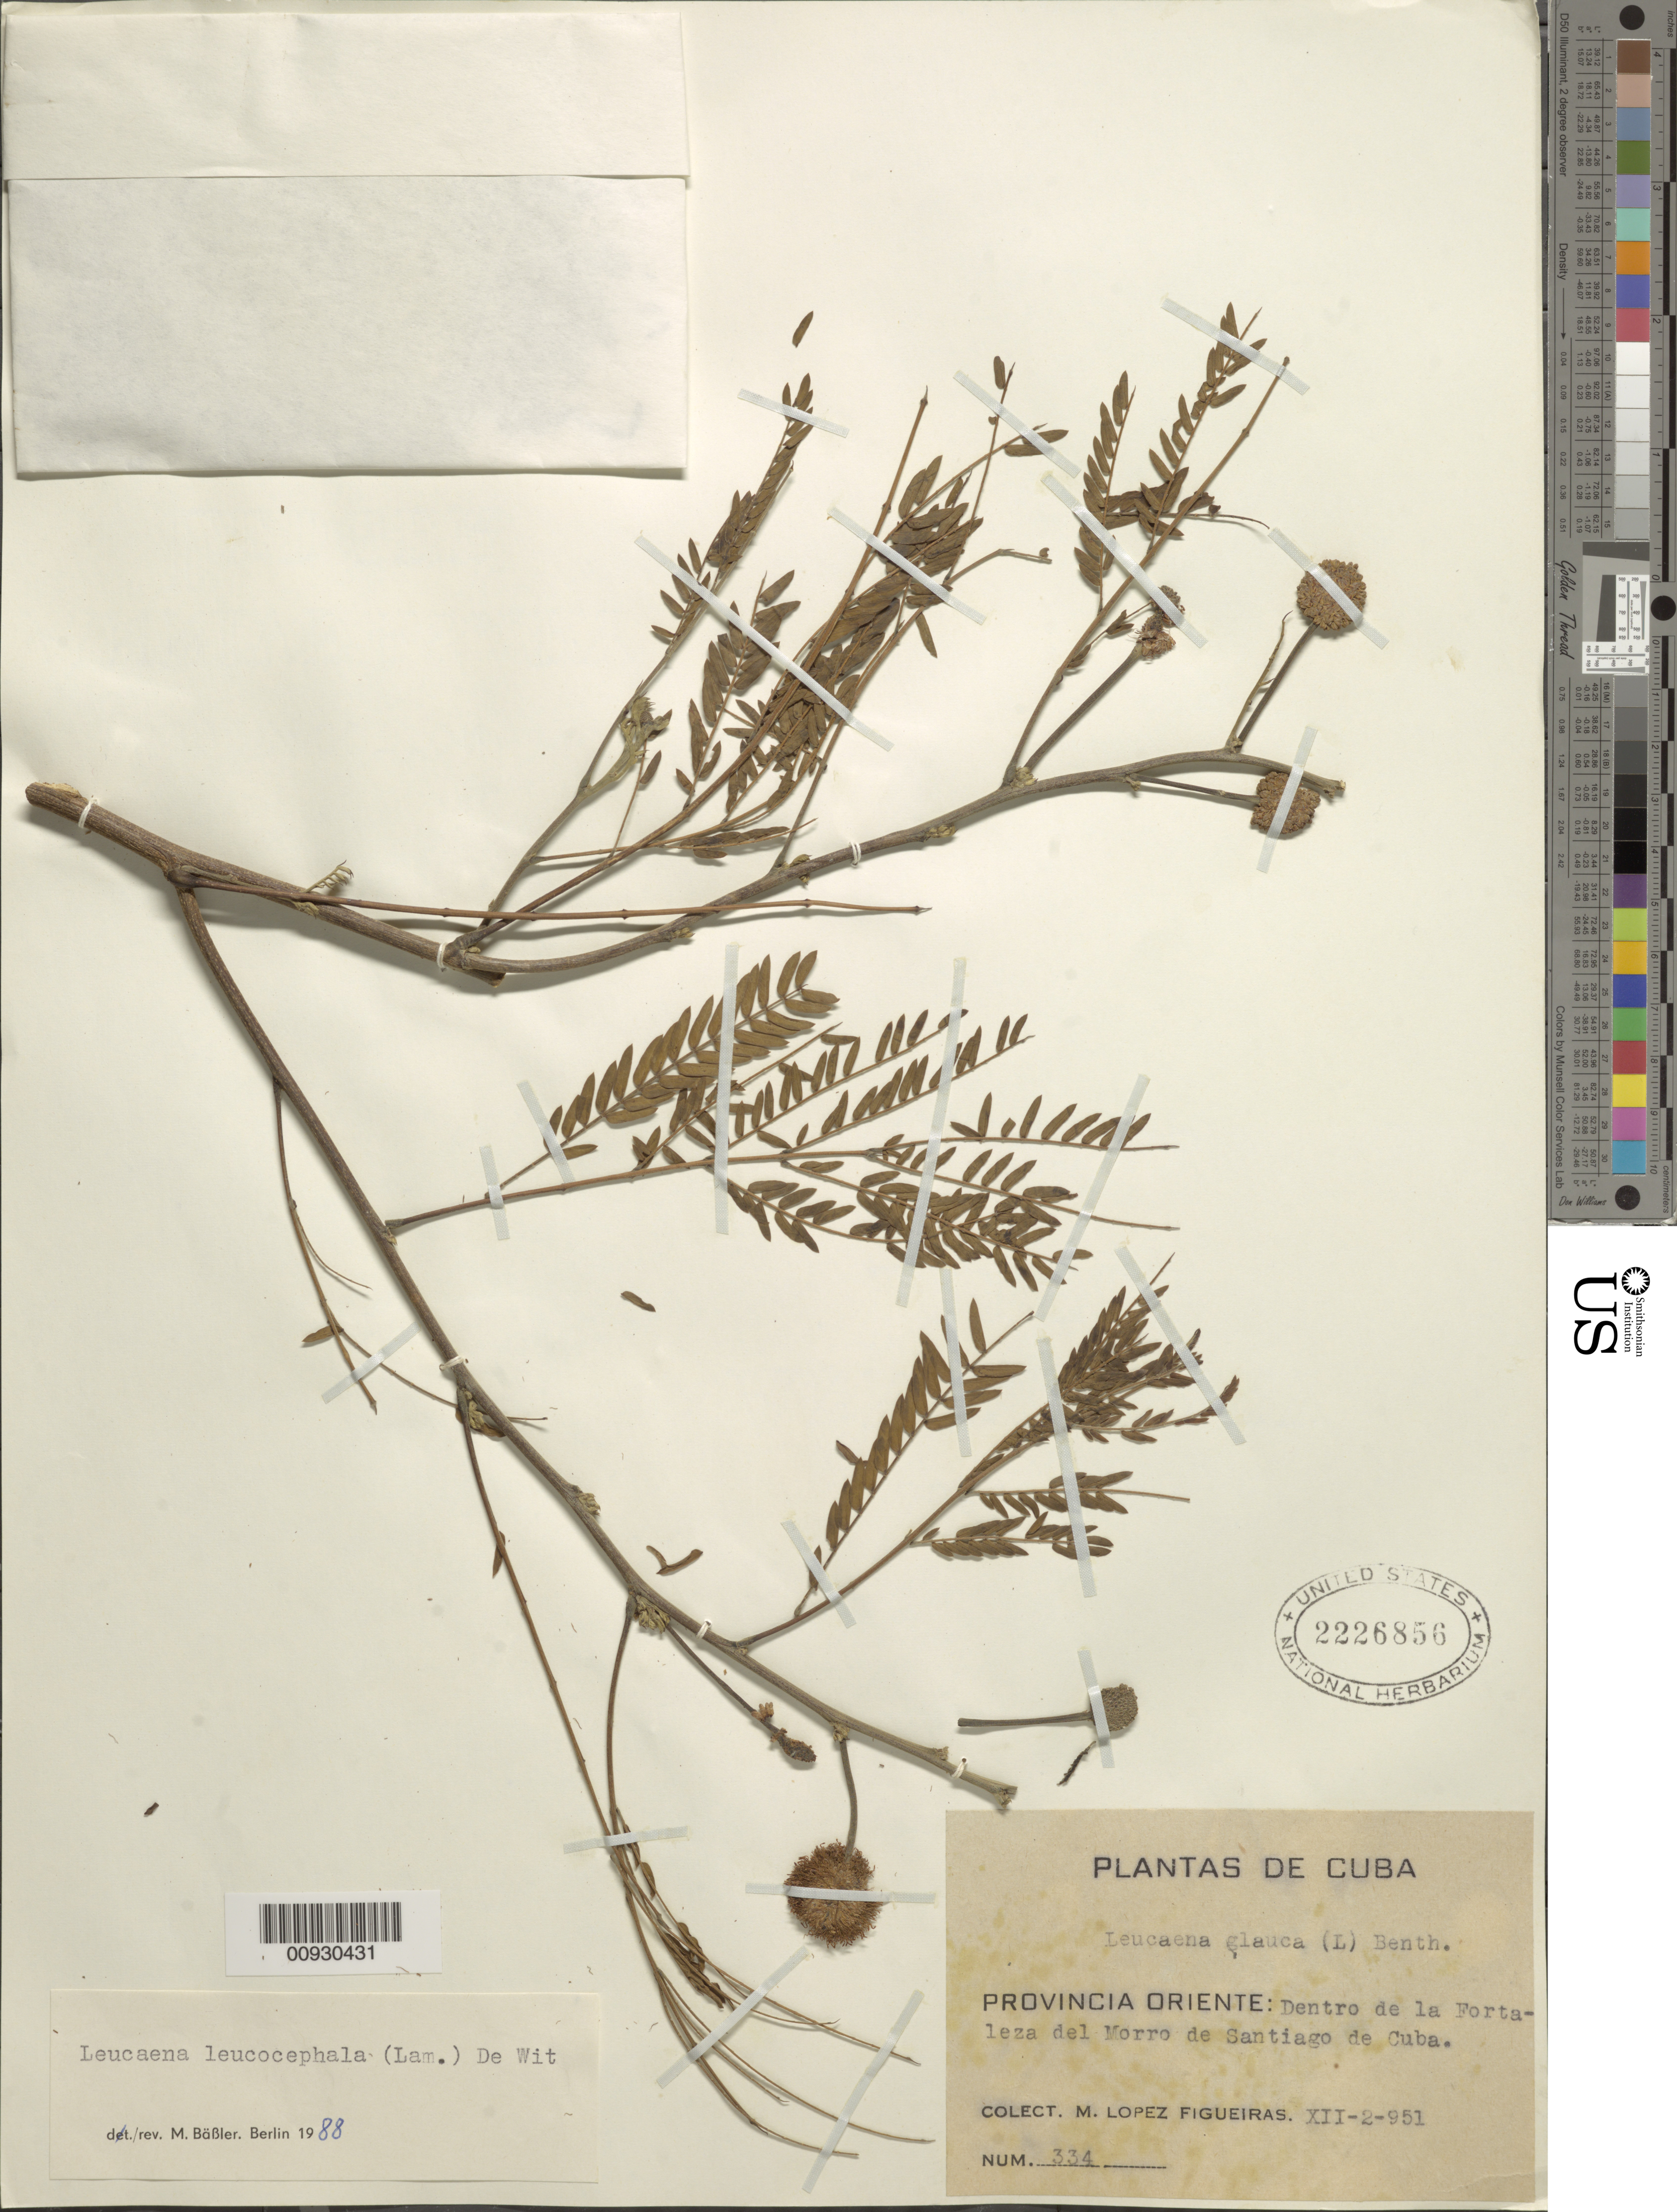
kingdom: Plantae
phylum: Tracheophyta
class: Magnoliopsida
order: Fabales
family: Fabaceae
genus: Leucaena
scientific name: Leucaena leucocephala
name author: (Lam.) de Wit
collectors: M. López Figueiras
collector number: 334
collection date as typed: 02 Dec 1951 or 12 Feb 1951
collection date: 1951-02-12 or 1951-12-02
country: Cuba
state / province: Santiago de Cuba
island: Cuba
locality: Dentro de la Forta-leza del Morro de Santiago de Cuba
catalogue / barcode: US 2226856